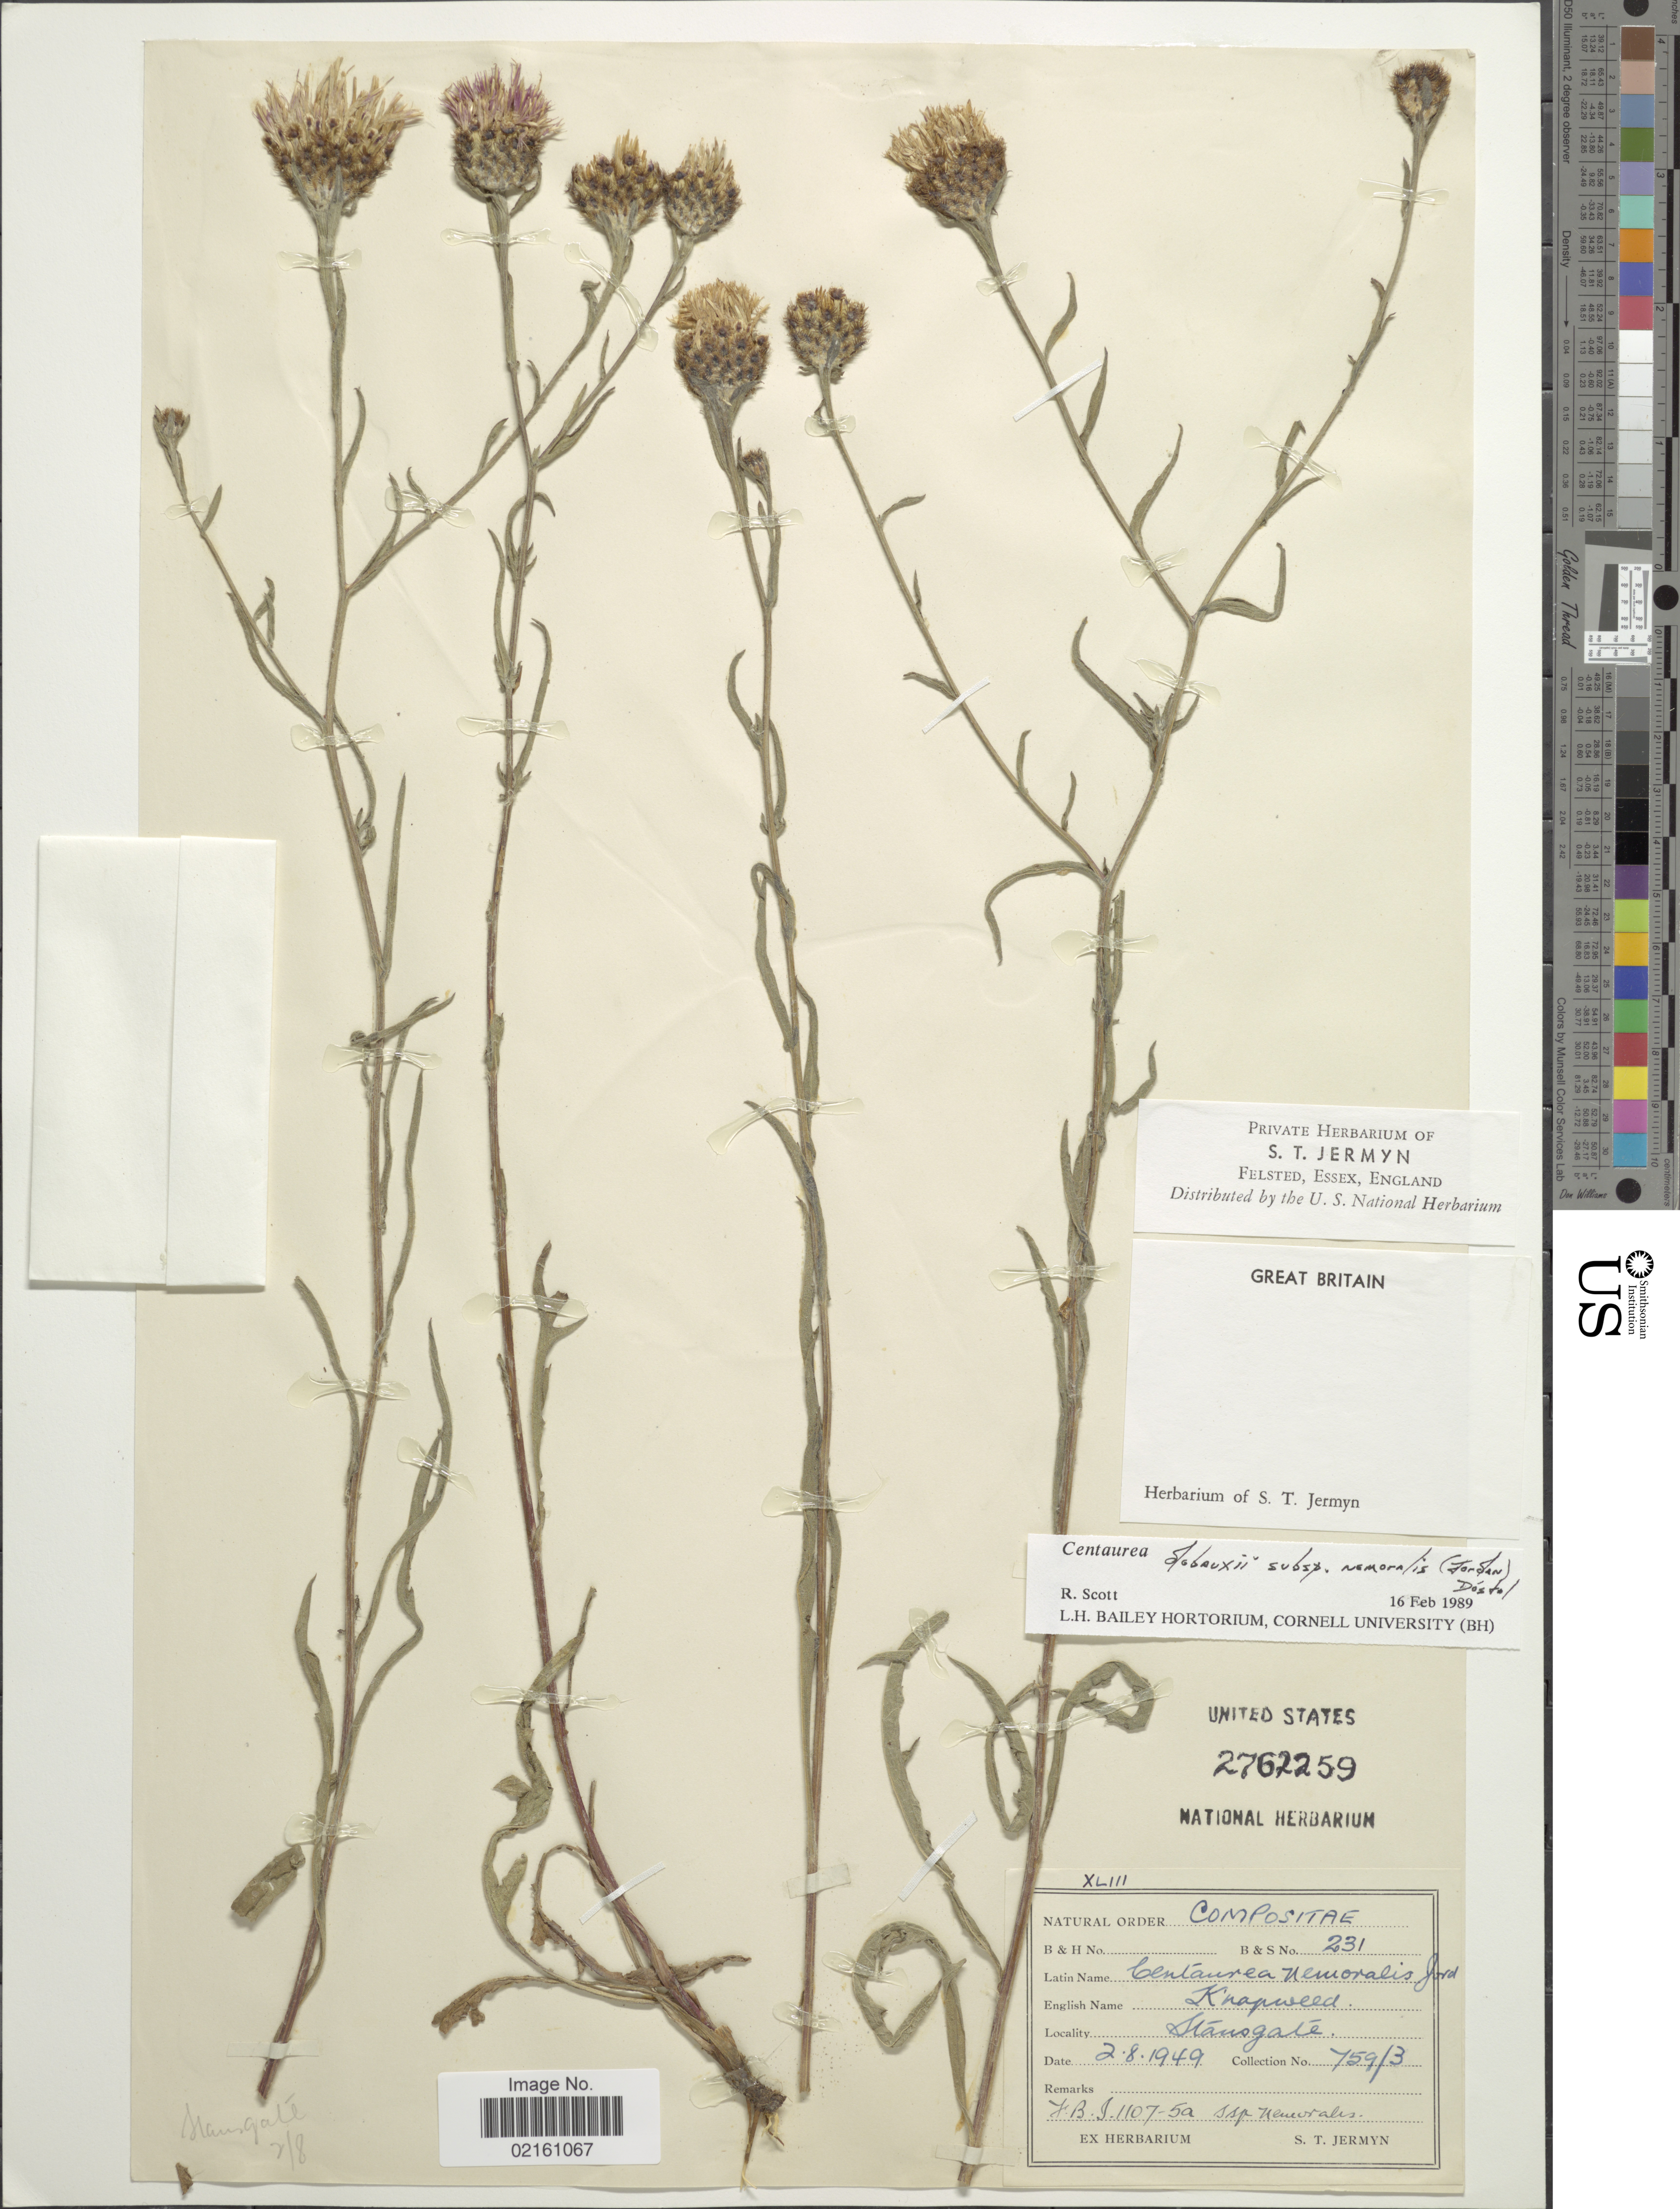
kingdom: Plantae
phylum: Tracheophyta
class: Magnoliopsida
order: Asterales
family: Asteraceae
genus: Centaurea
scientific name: Centaurea debeauxii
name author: Godr. & Gren.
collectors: S. Jermyn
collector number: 75913*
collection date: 1949-08-02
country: United Kingdom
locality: Great Britain, Stansgate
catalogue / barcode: US 2762259